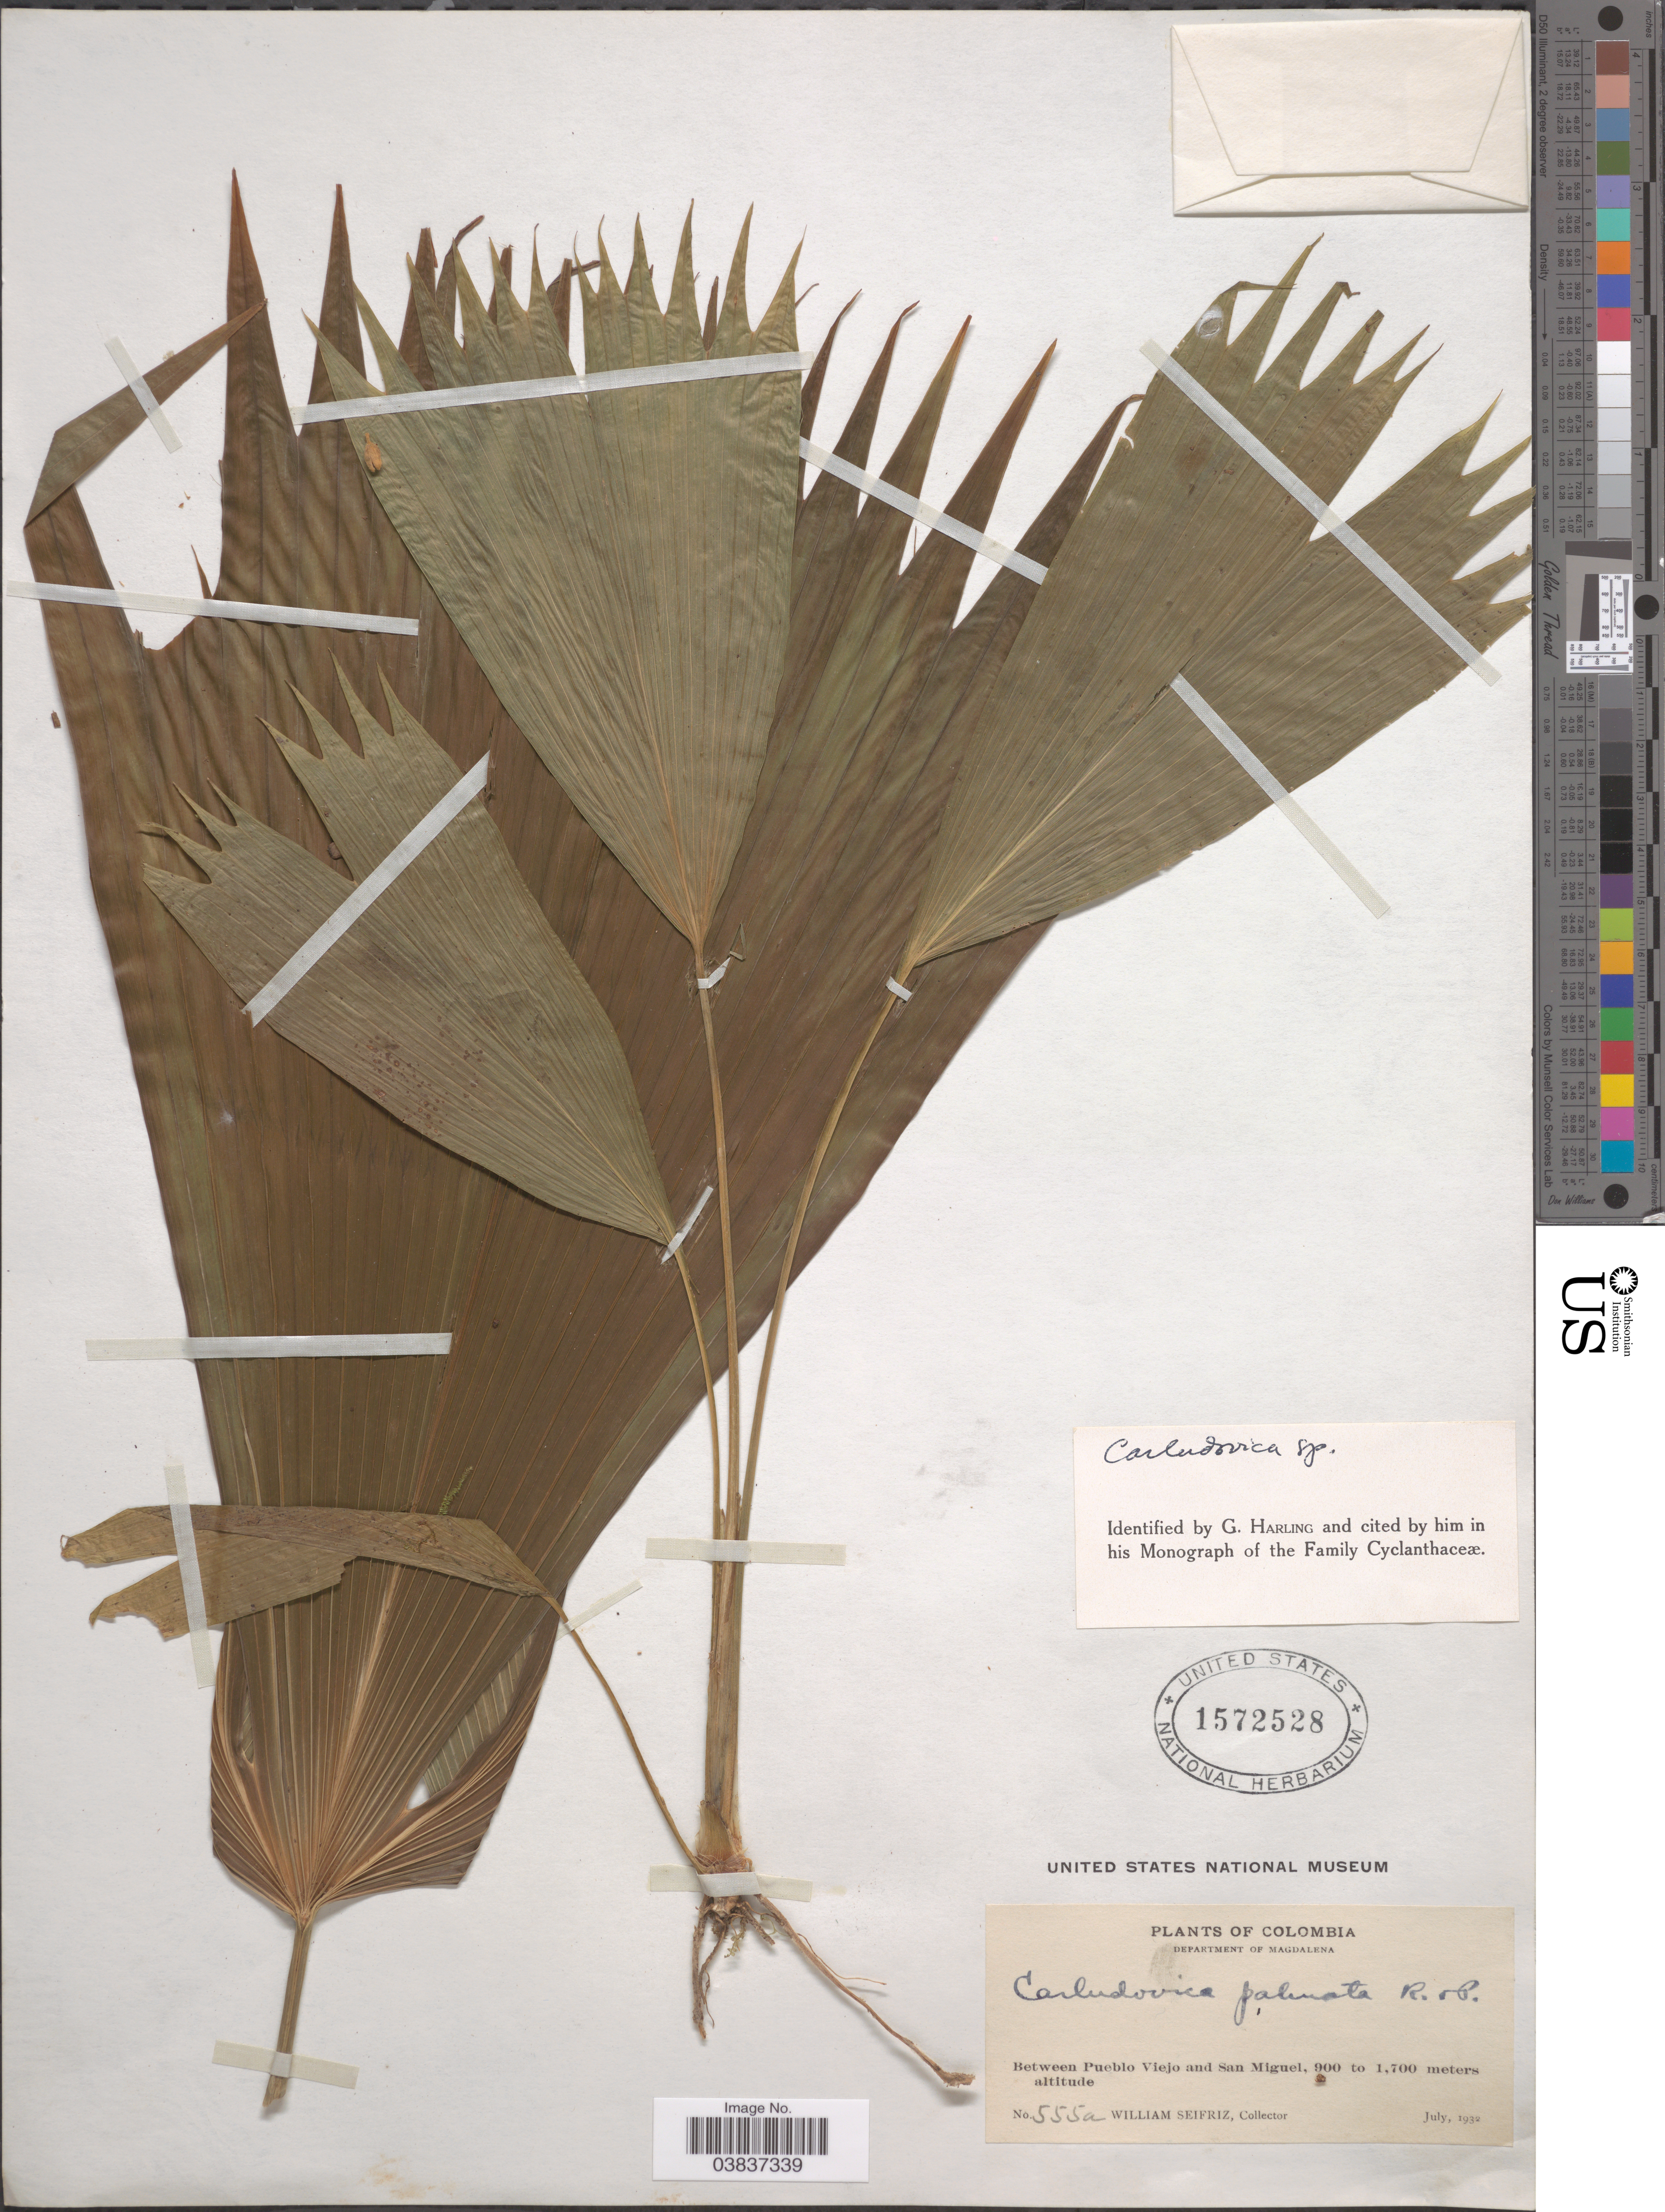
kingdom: Plantae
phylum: Tracheophyta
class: Liliopsida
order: Pandanales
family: Cyclanthaceae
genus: Carludovica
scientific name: Carludovica sp.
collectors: W. Seifriz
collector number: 555a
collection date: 1932-07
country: Colombia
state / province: Magdalena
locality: Department of Magdalena. Between Pueblo Viejo and San Miguel.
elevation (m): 900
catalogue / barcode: US 1572528